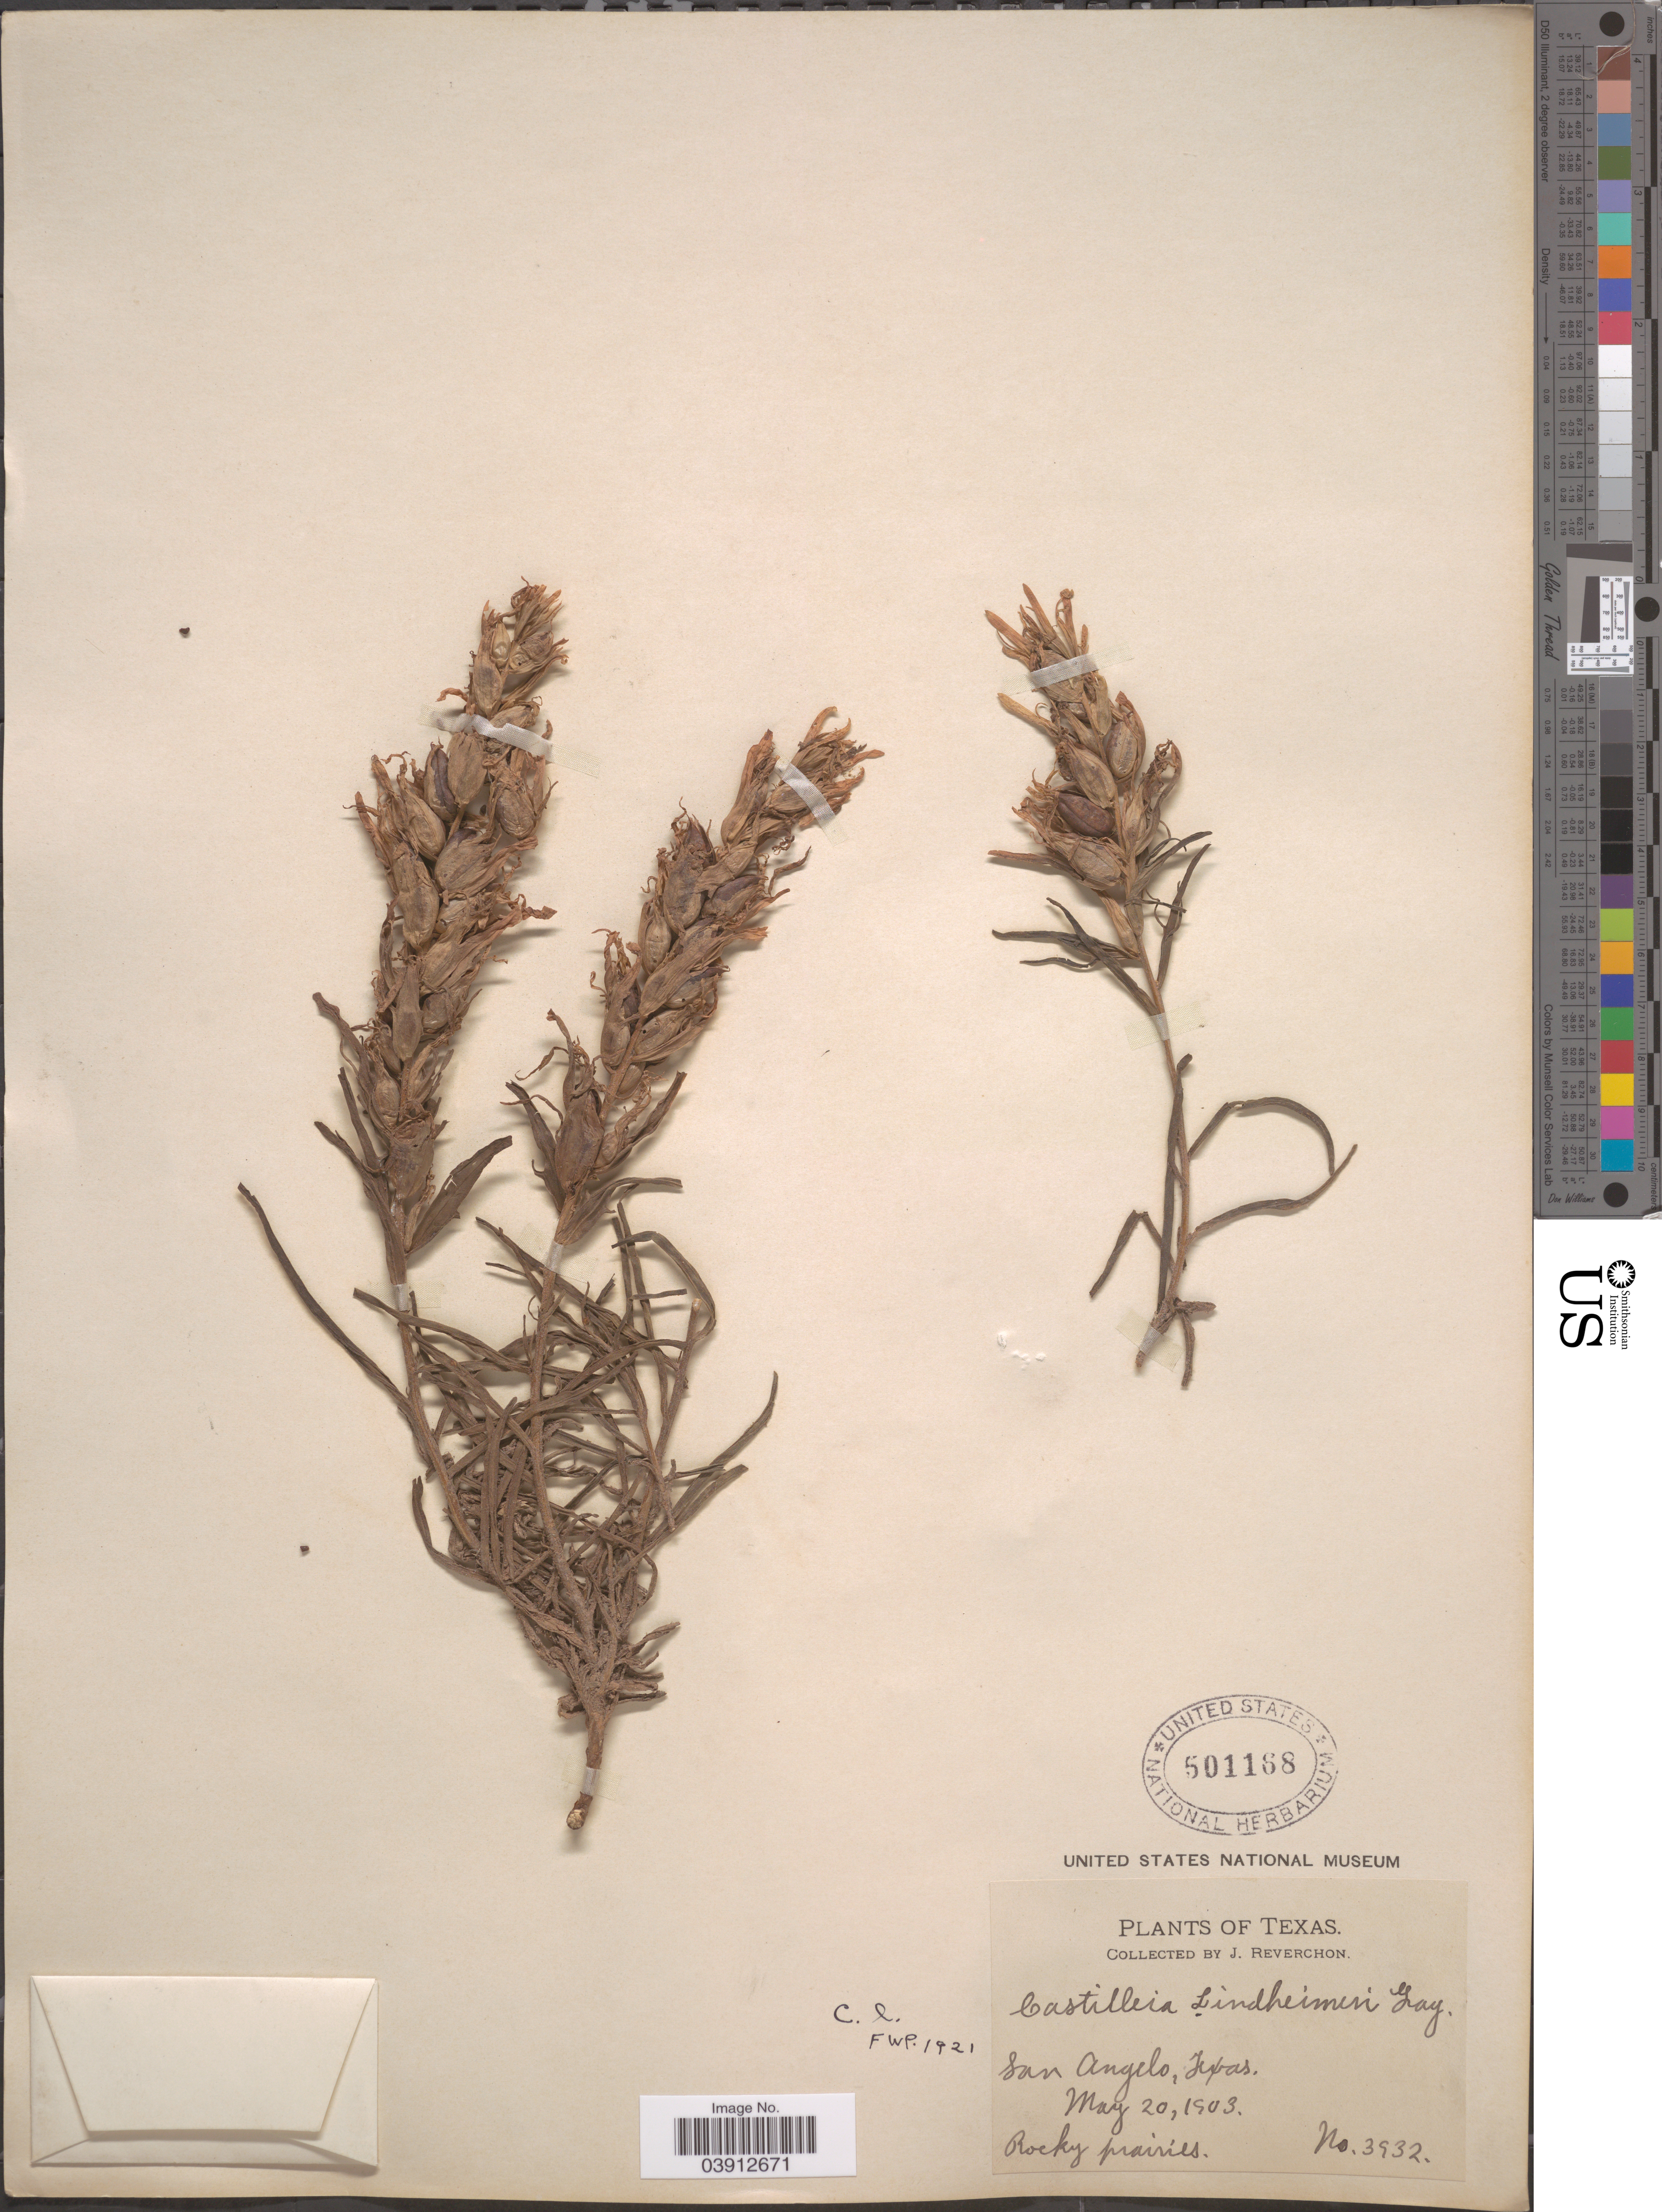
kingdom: Plantae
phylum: Tracheophyta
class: Magnoliopsida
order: Lamiales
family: Orobanchaceae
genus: Castilleja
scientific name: Castilleja lindheimeri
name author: A. Gray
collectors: J. Reverchon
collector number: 3932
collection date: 1903-05-20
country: United States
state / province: Texas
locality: San Angelo.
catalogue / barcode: US 501168